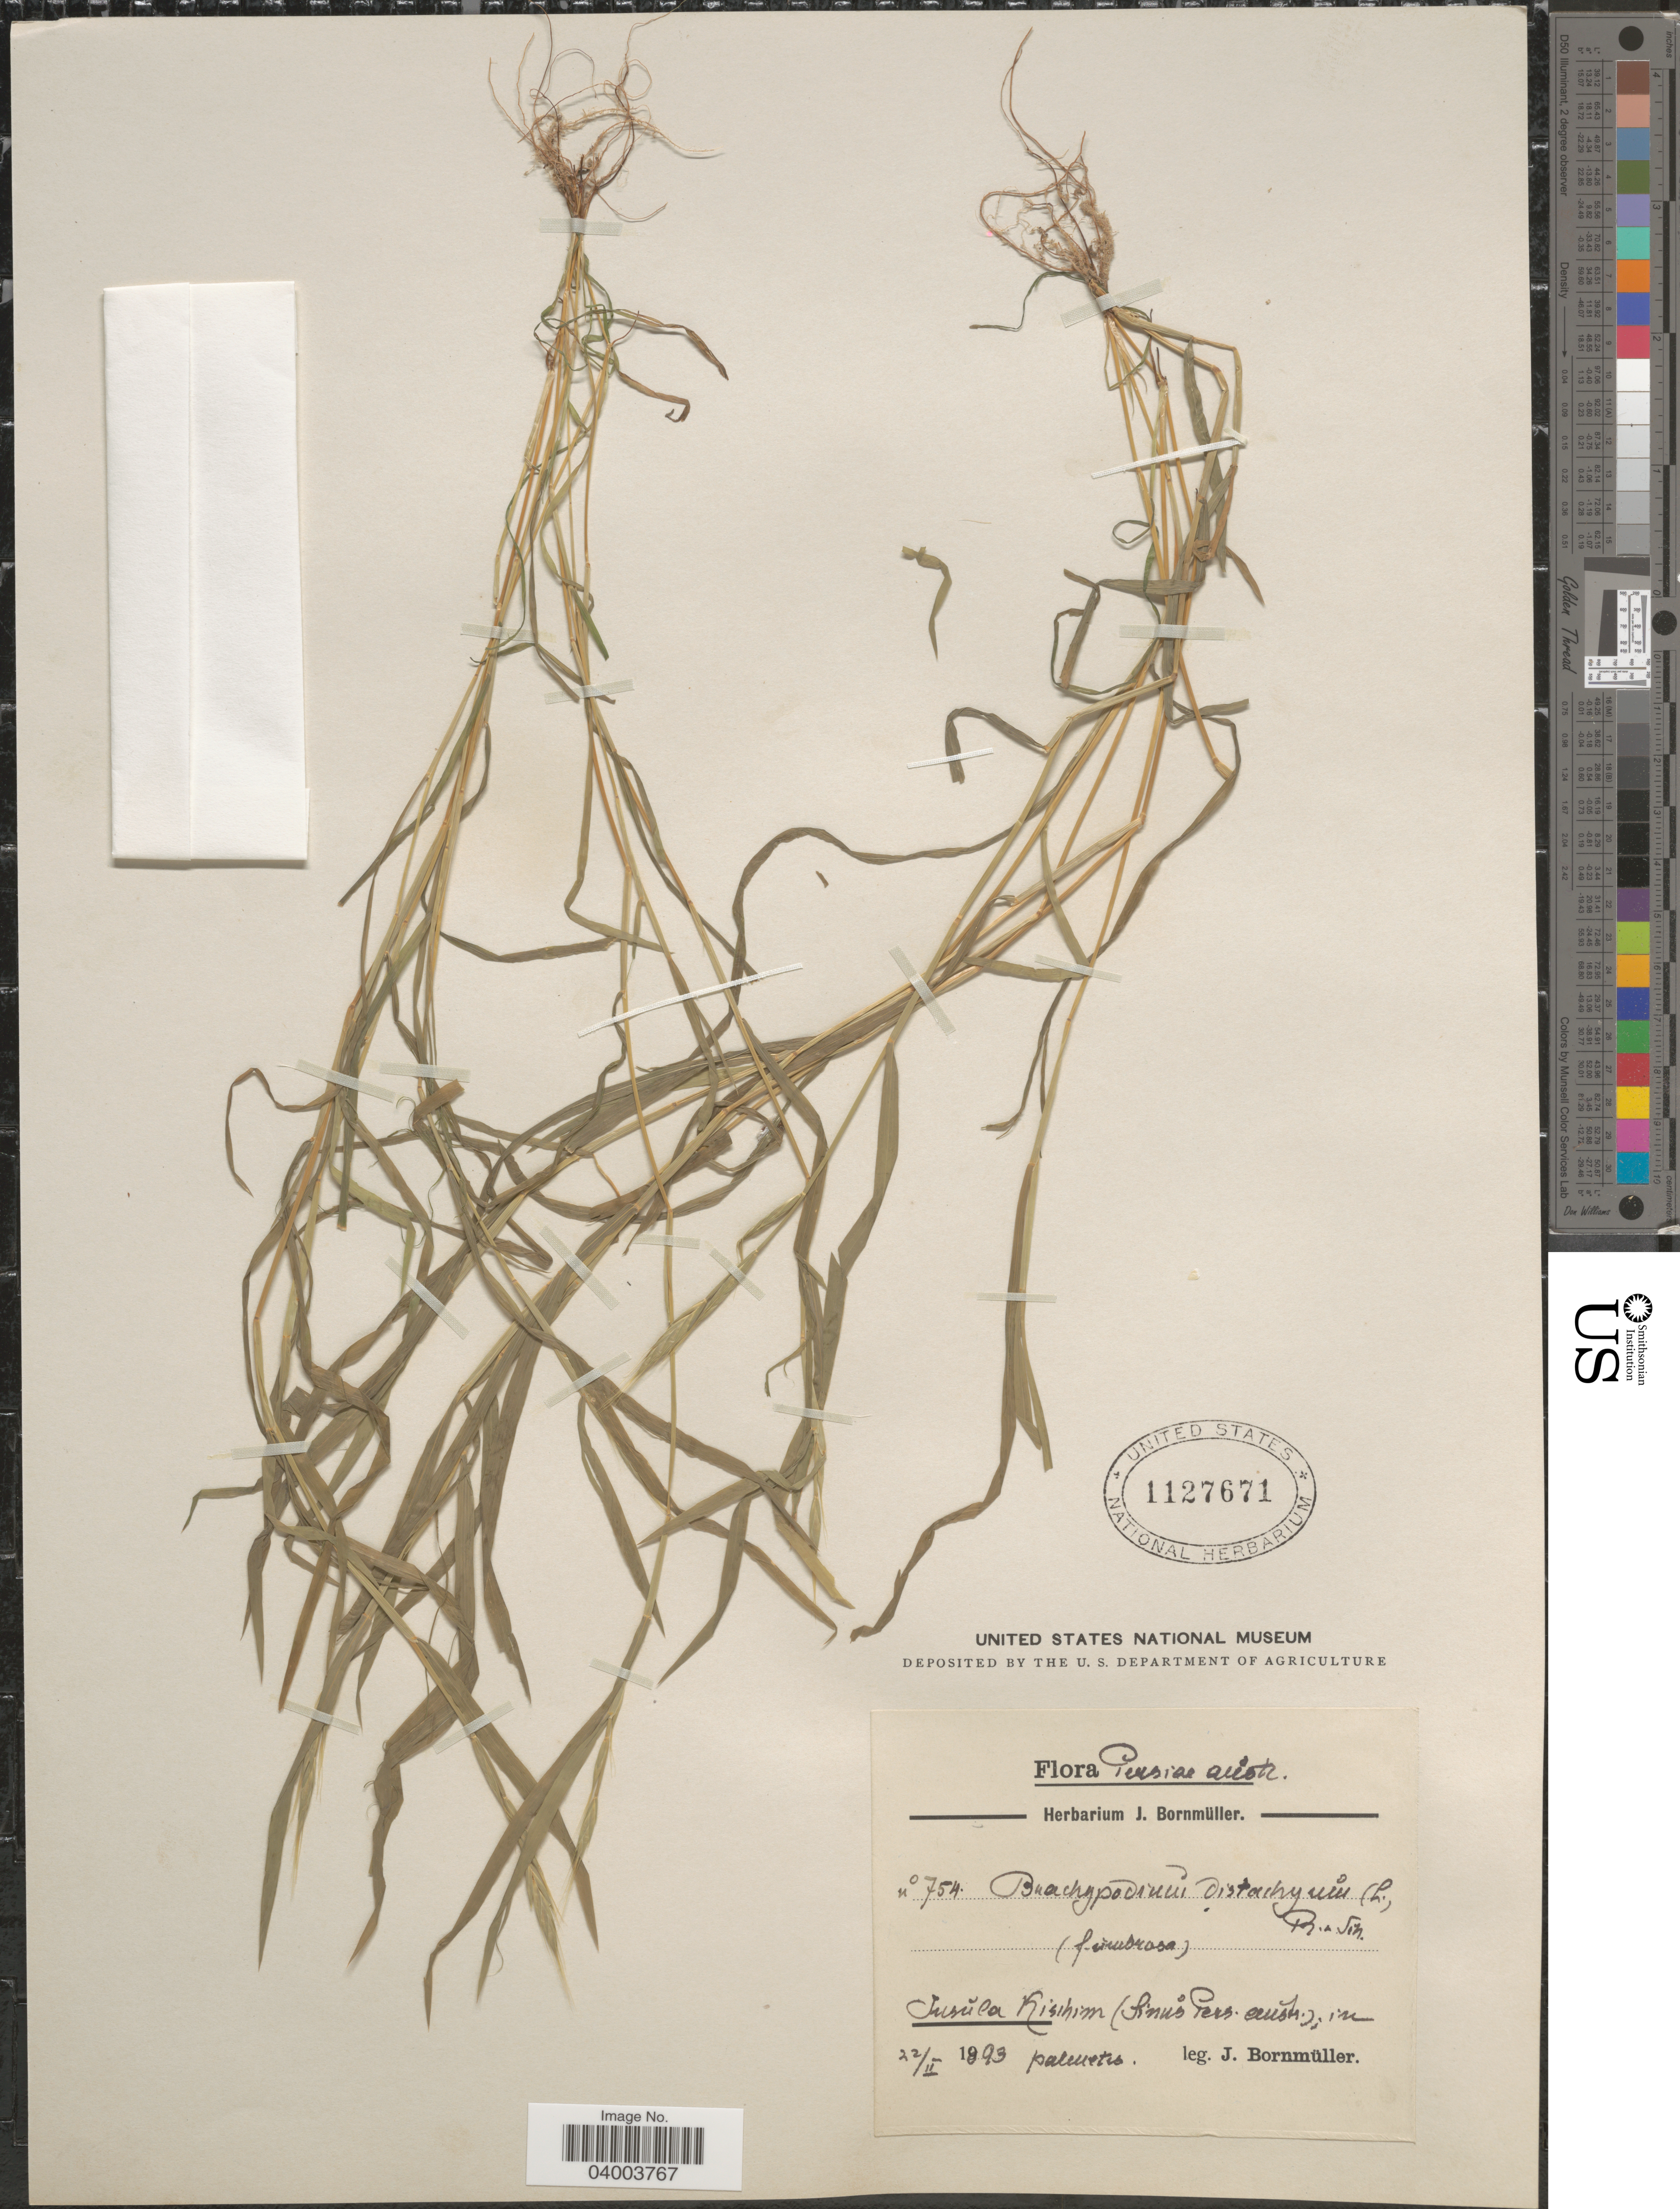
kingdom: Plantae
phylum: Tracheophyta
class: Liliopsida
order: Poales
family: Poaceae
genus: Brachypodium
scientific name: Brachypodium distachyon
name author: (L.) P. Beauv.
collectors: J. Bornmüller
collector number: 754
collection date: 1893-02-22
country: Iran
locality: Perisae austr. Insula Kishim (Sinus Pers-austr.).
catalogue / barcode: US 1127671